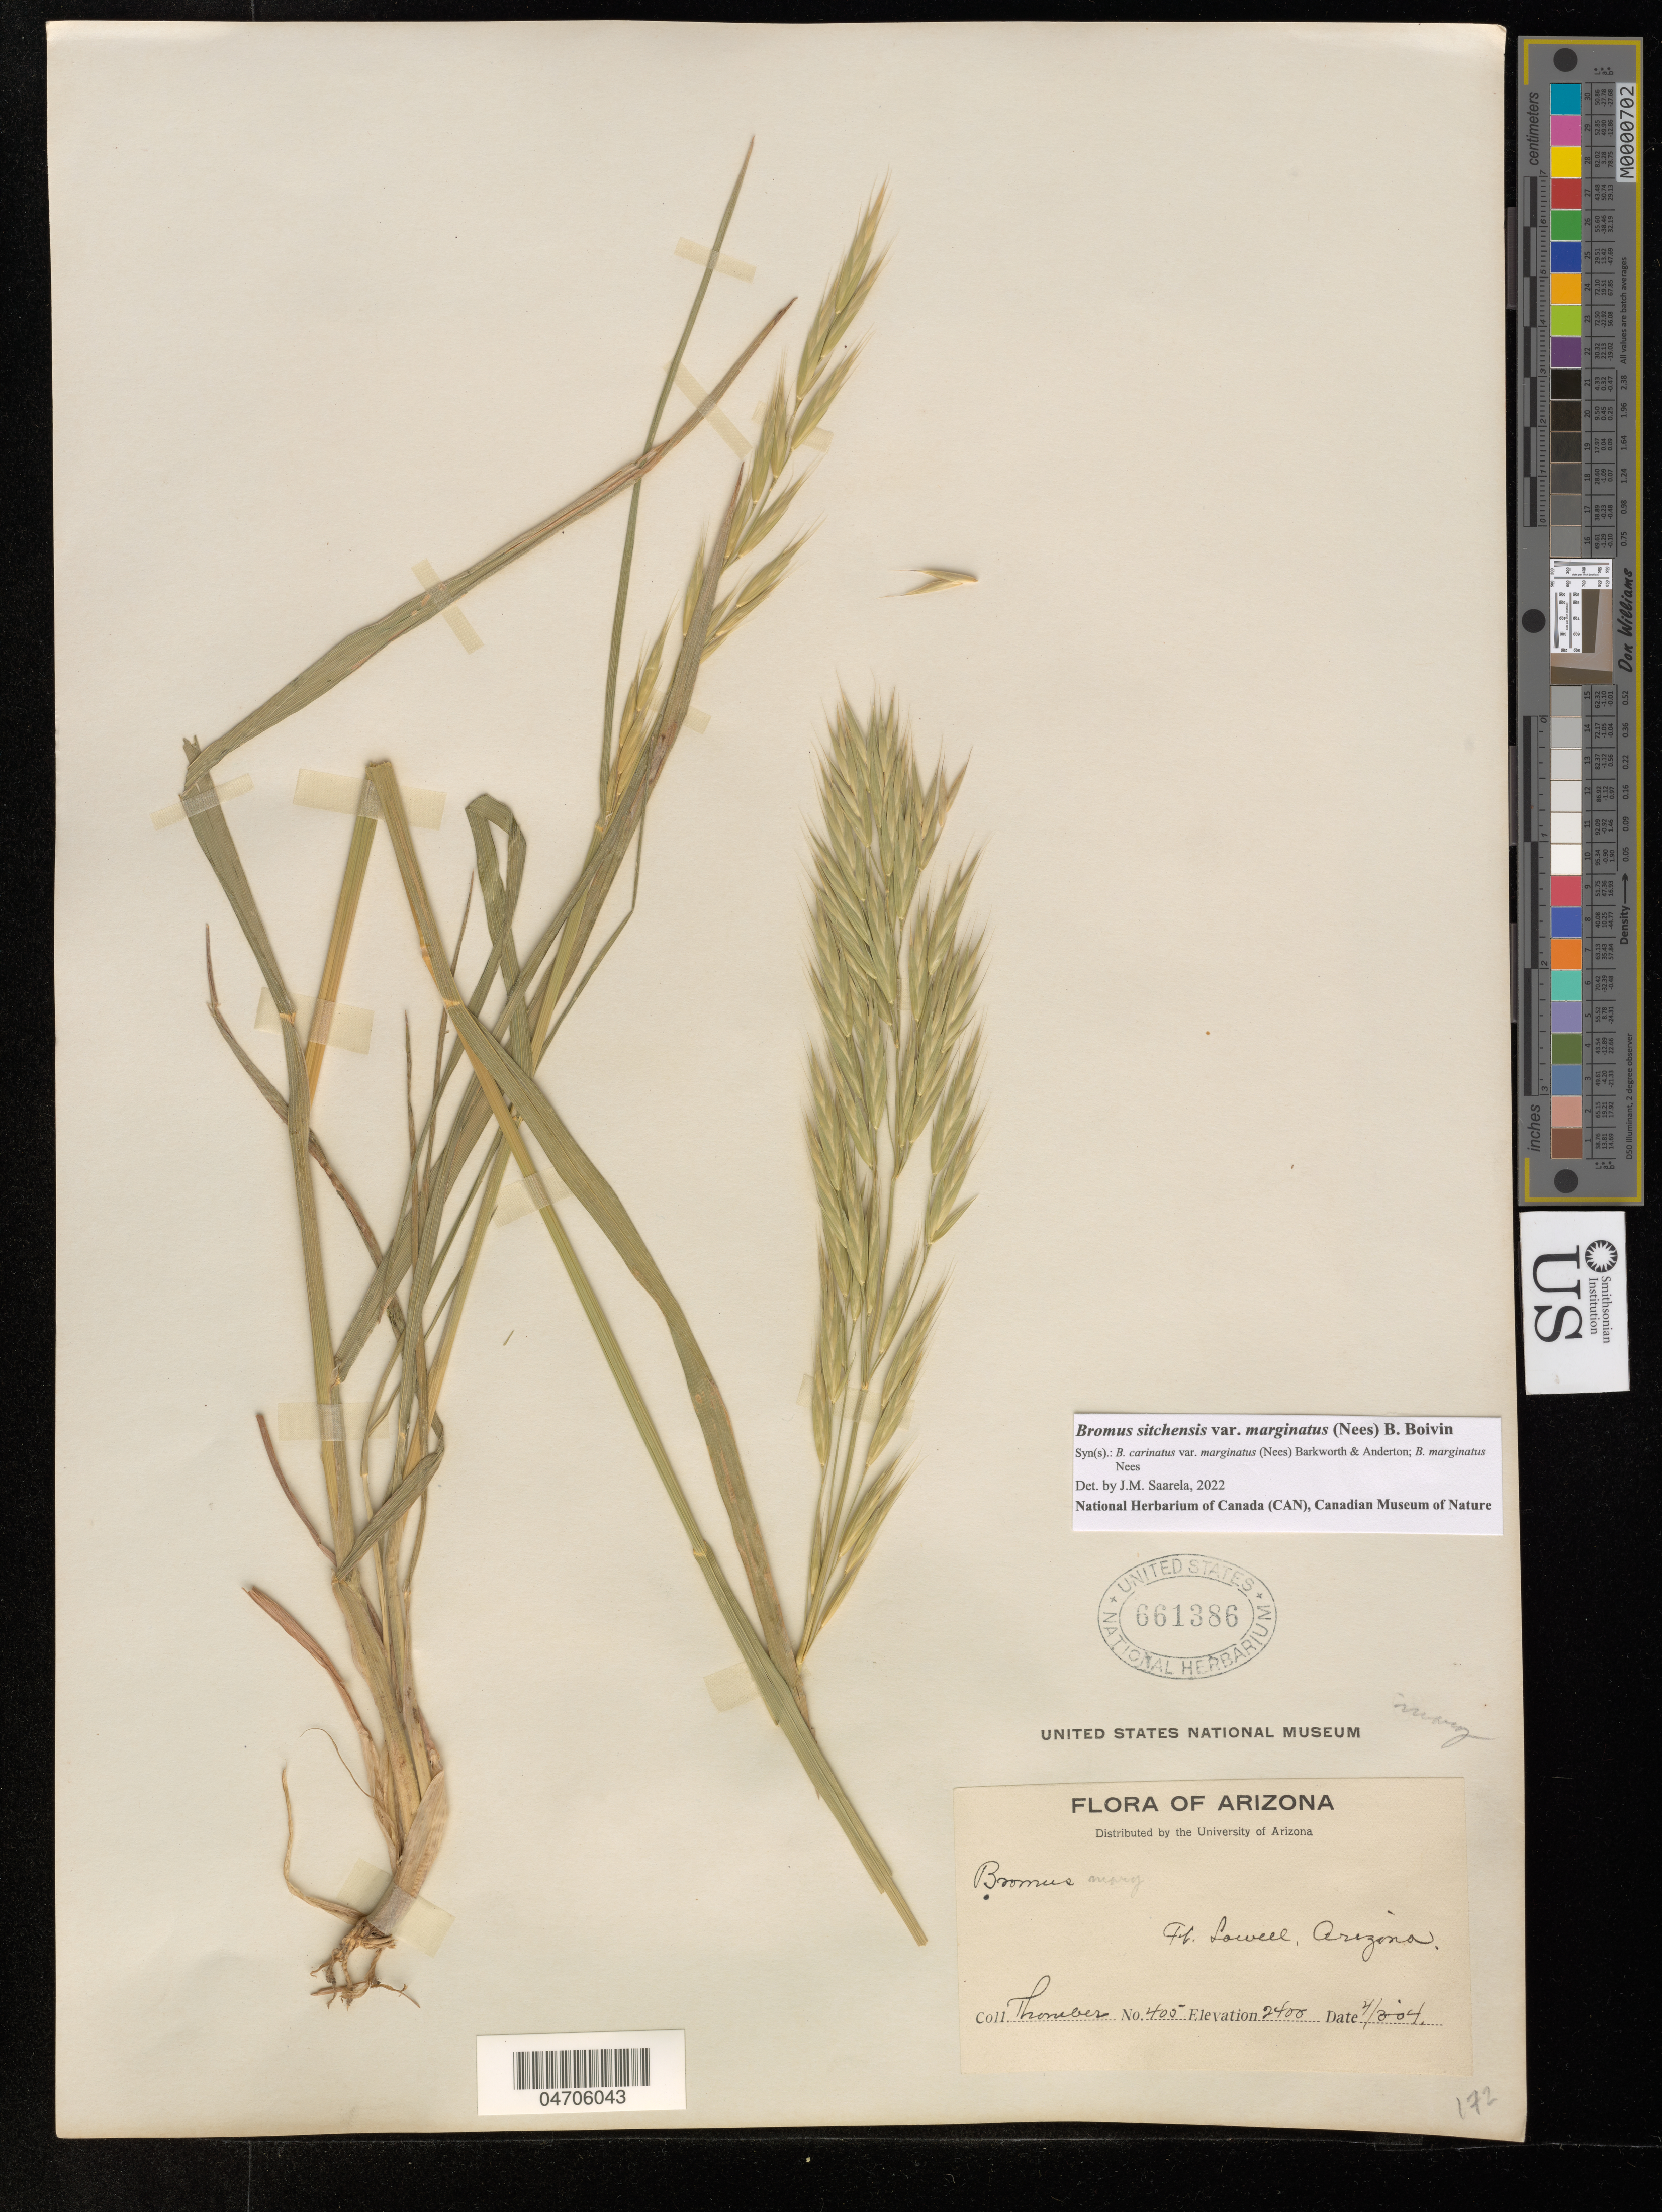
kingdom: Plantae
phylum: Tracheophyta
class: Liliopsida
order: Poales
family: Poaceae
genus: Bromus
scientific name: Bromus sitchensis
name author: Trin. in Bong.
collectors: -. Thomber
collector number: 405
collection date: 1904-04-03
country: United States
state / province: Arizona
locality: Ft. Lowell.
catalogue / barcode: US 661386